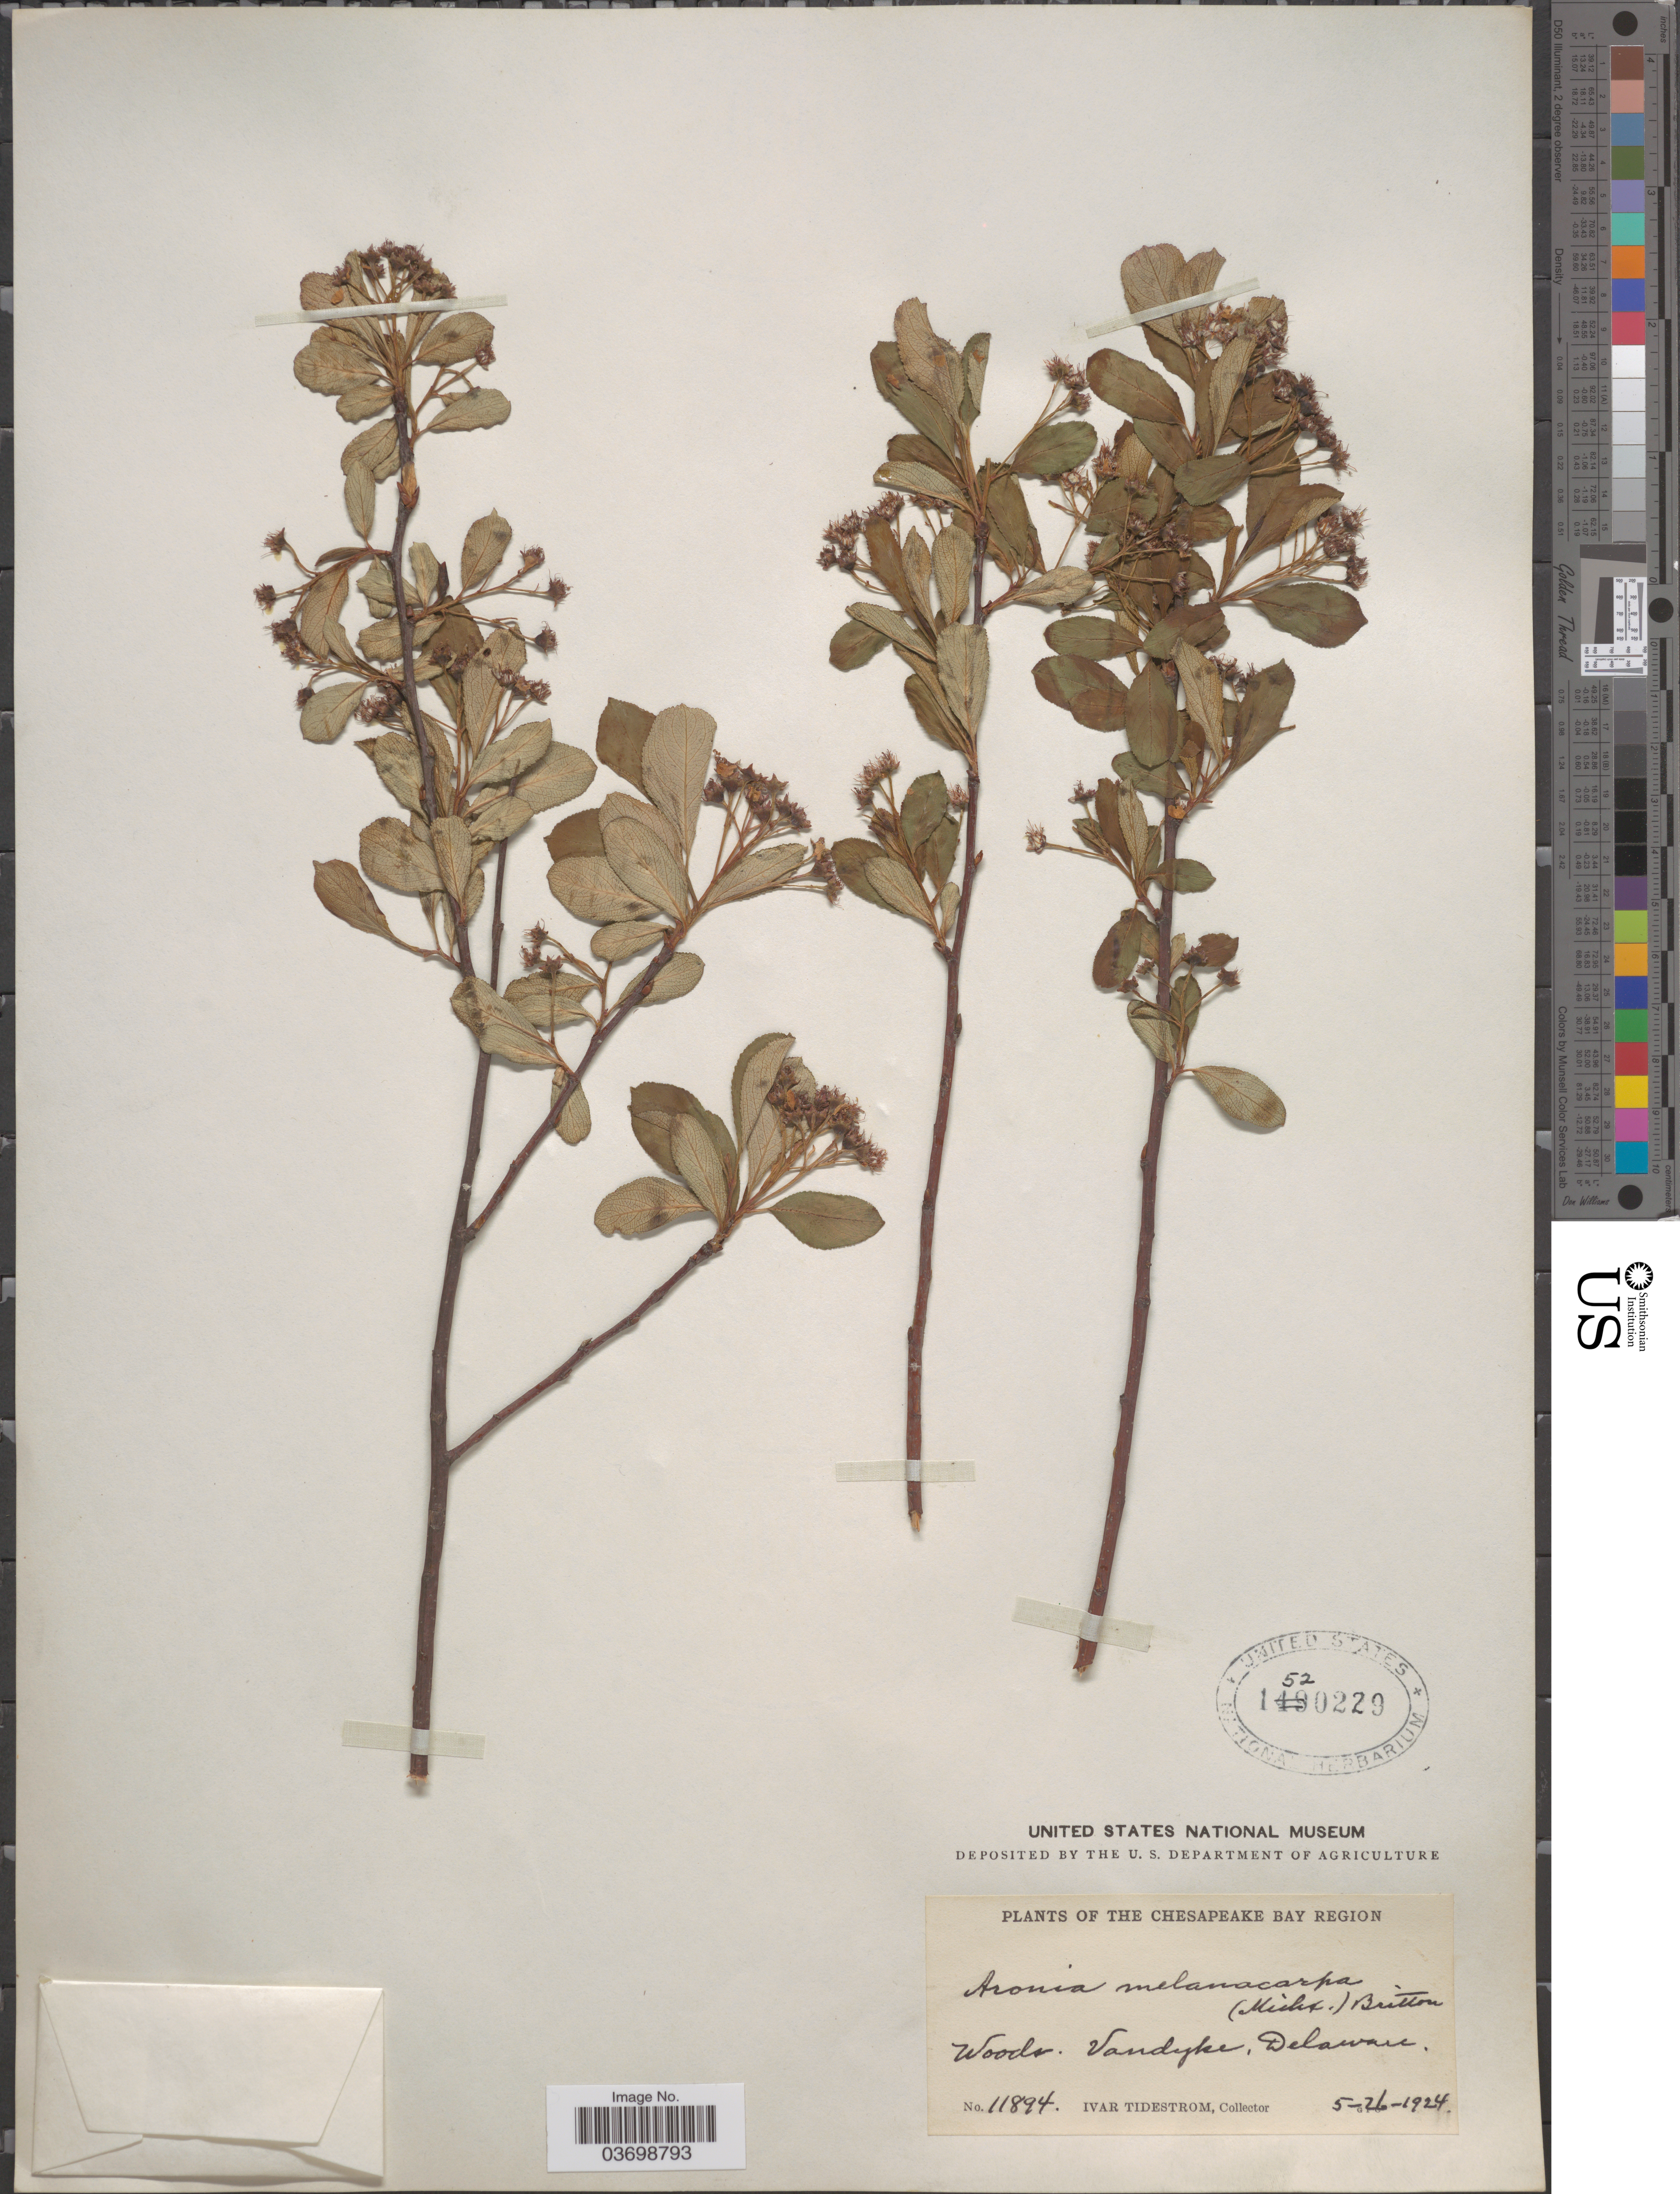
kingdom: Plantae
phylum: Tracheophyta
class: Magnoliopsida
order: Rosales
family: Rosaceae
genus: Aronia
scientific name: Aronia melanocarpa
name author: (Michx.) Elliott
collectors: I. F. Tidestrom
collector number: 11894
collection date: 1924-05-26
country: United States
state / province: Delaware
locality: The Chesapeake Bay Region. Vandyke.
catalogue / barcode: US 1520229